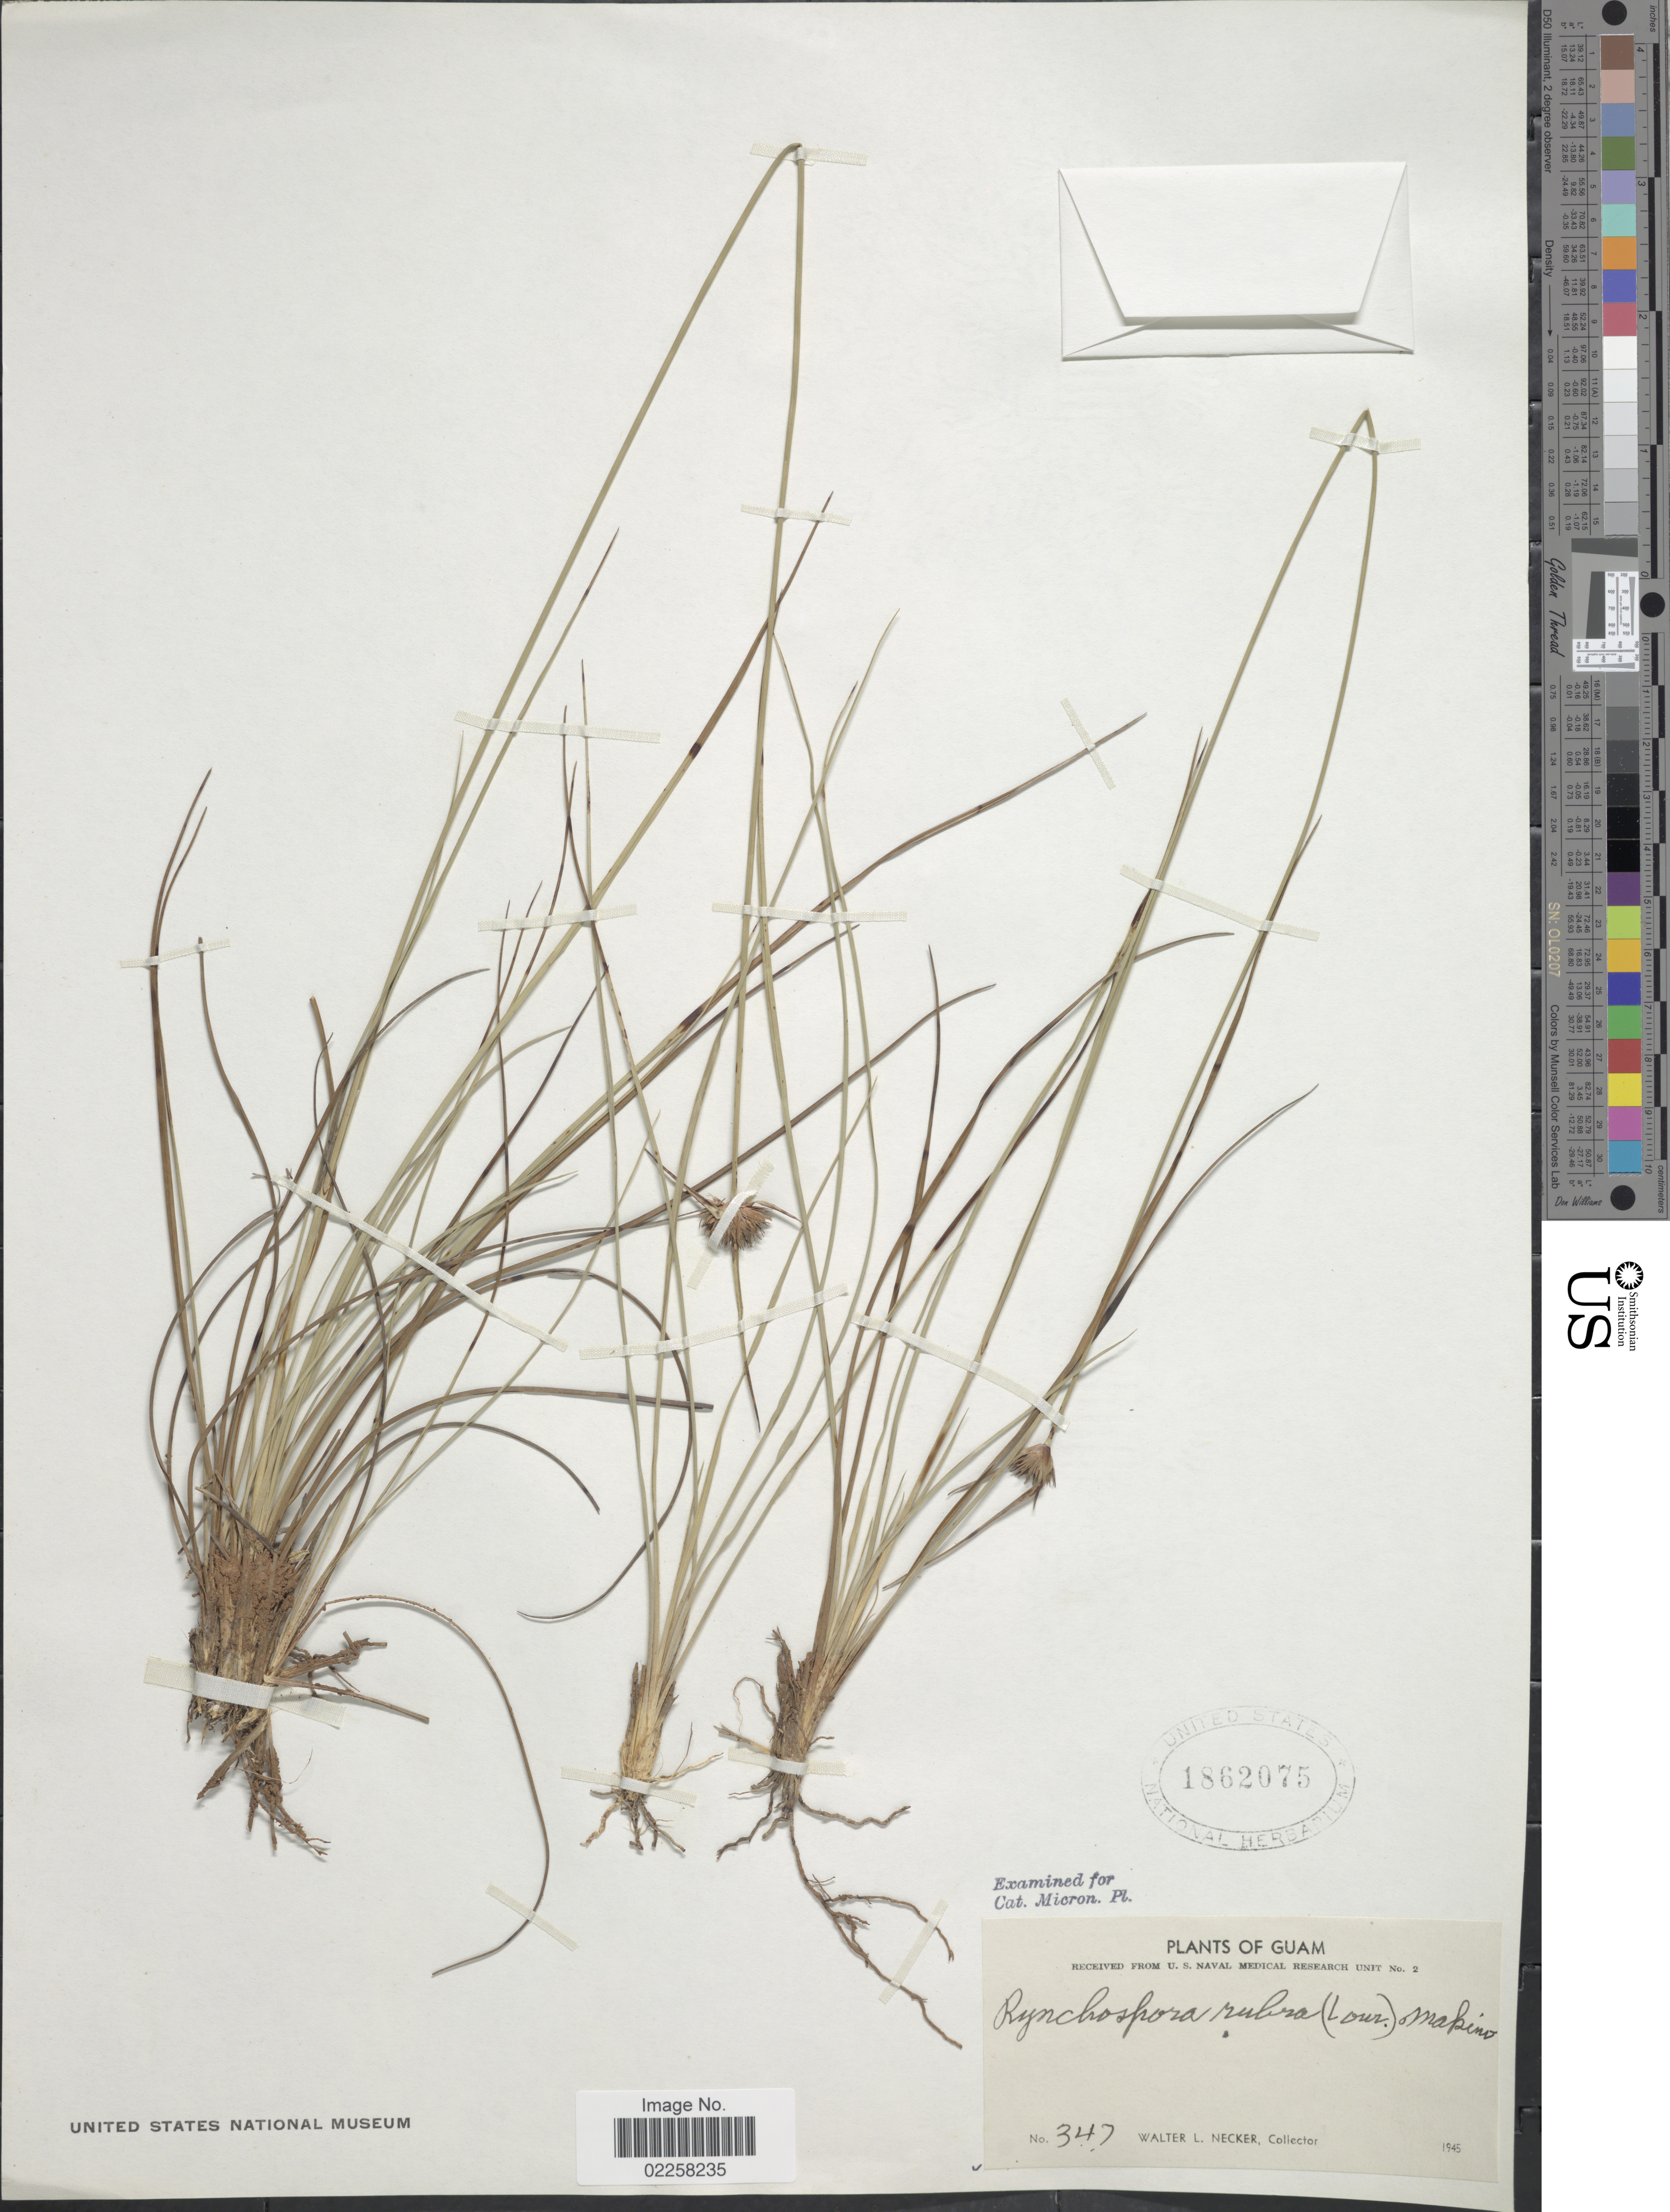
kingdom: Plantae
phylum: Tracheophyta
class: Liliopsida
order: Poales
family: Cyperaceae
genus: Rhynchospora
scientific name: Rhynchospora rubra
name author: (Lour.) Makino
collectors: W. L. Necker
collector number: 347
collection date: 1945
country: Guam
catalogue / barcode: US 1862075